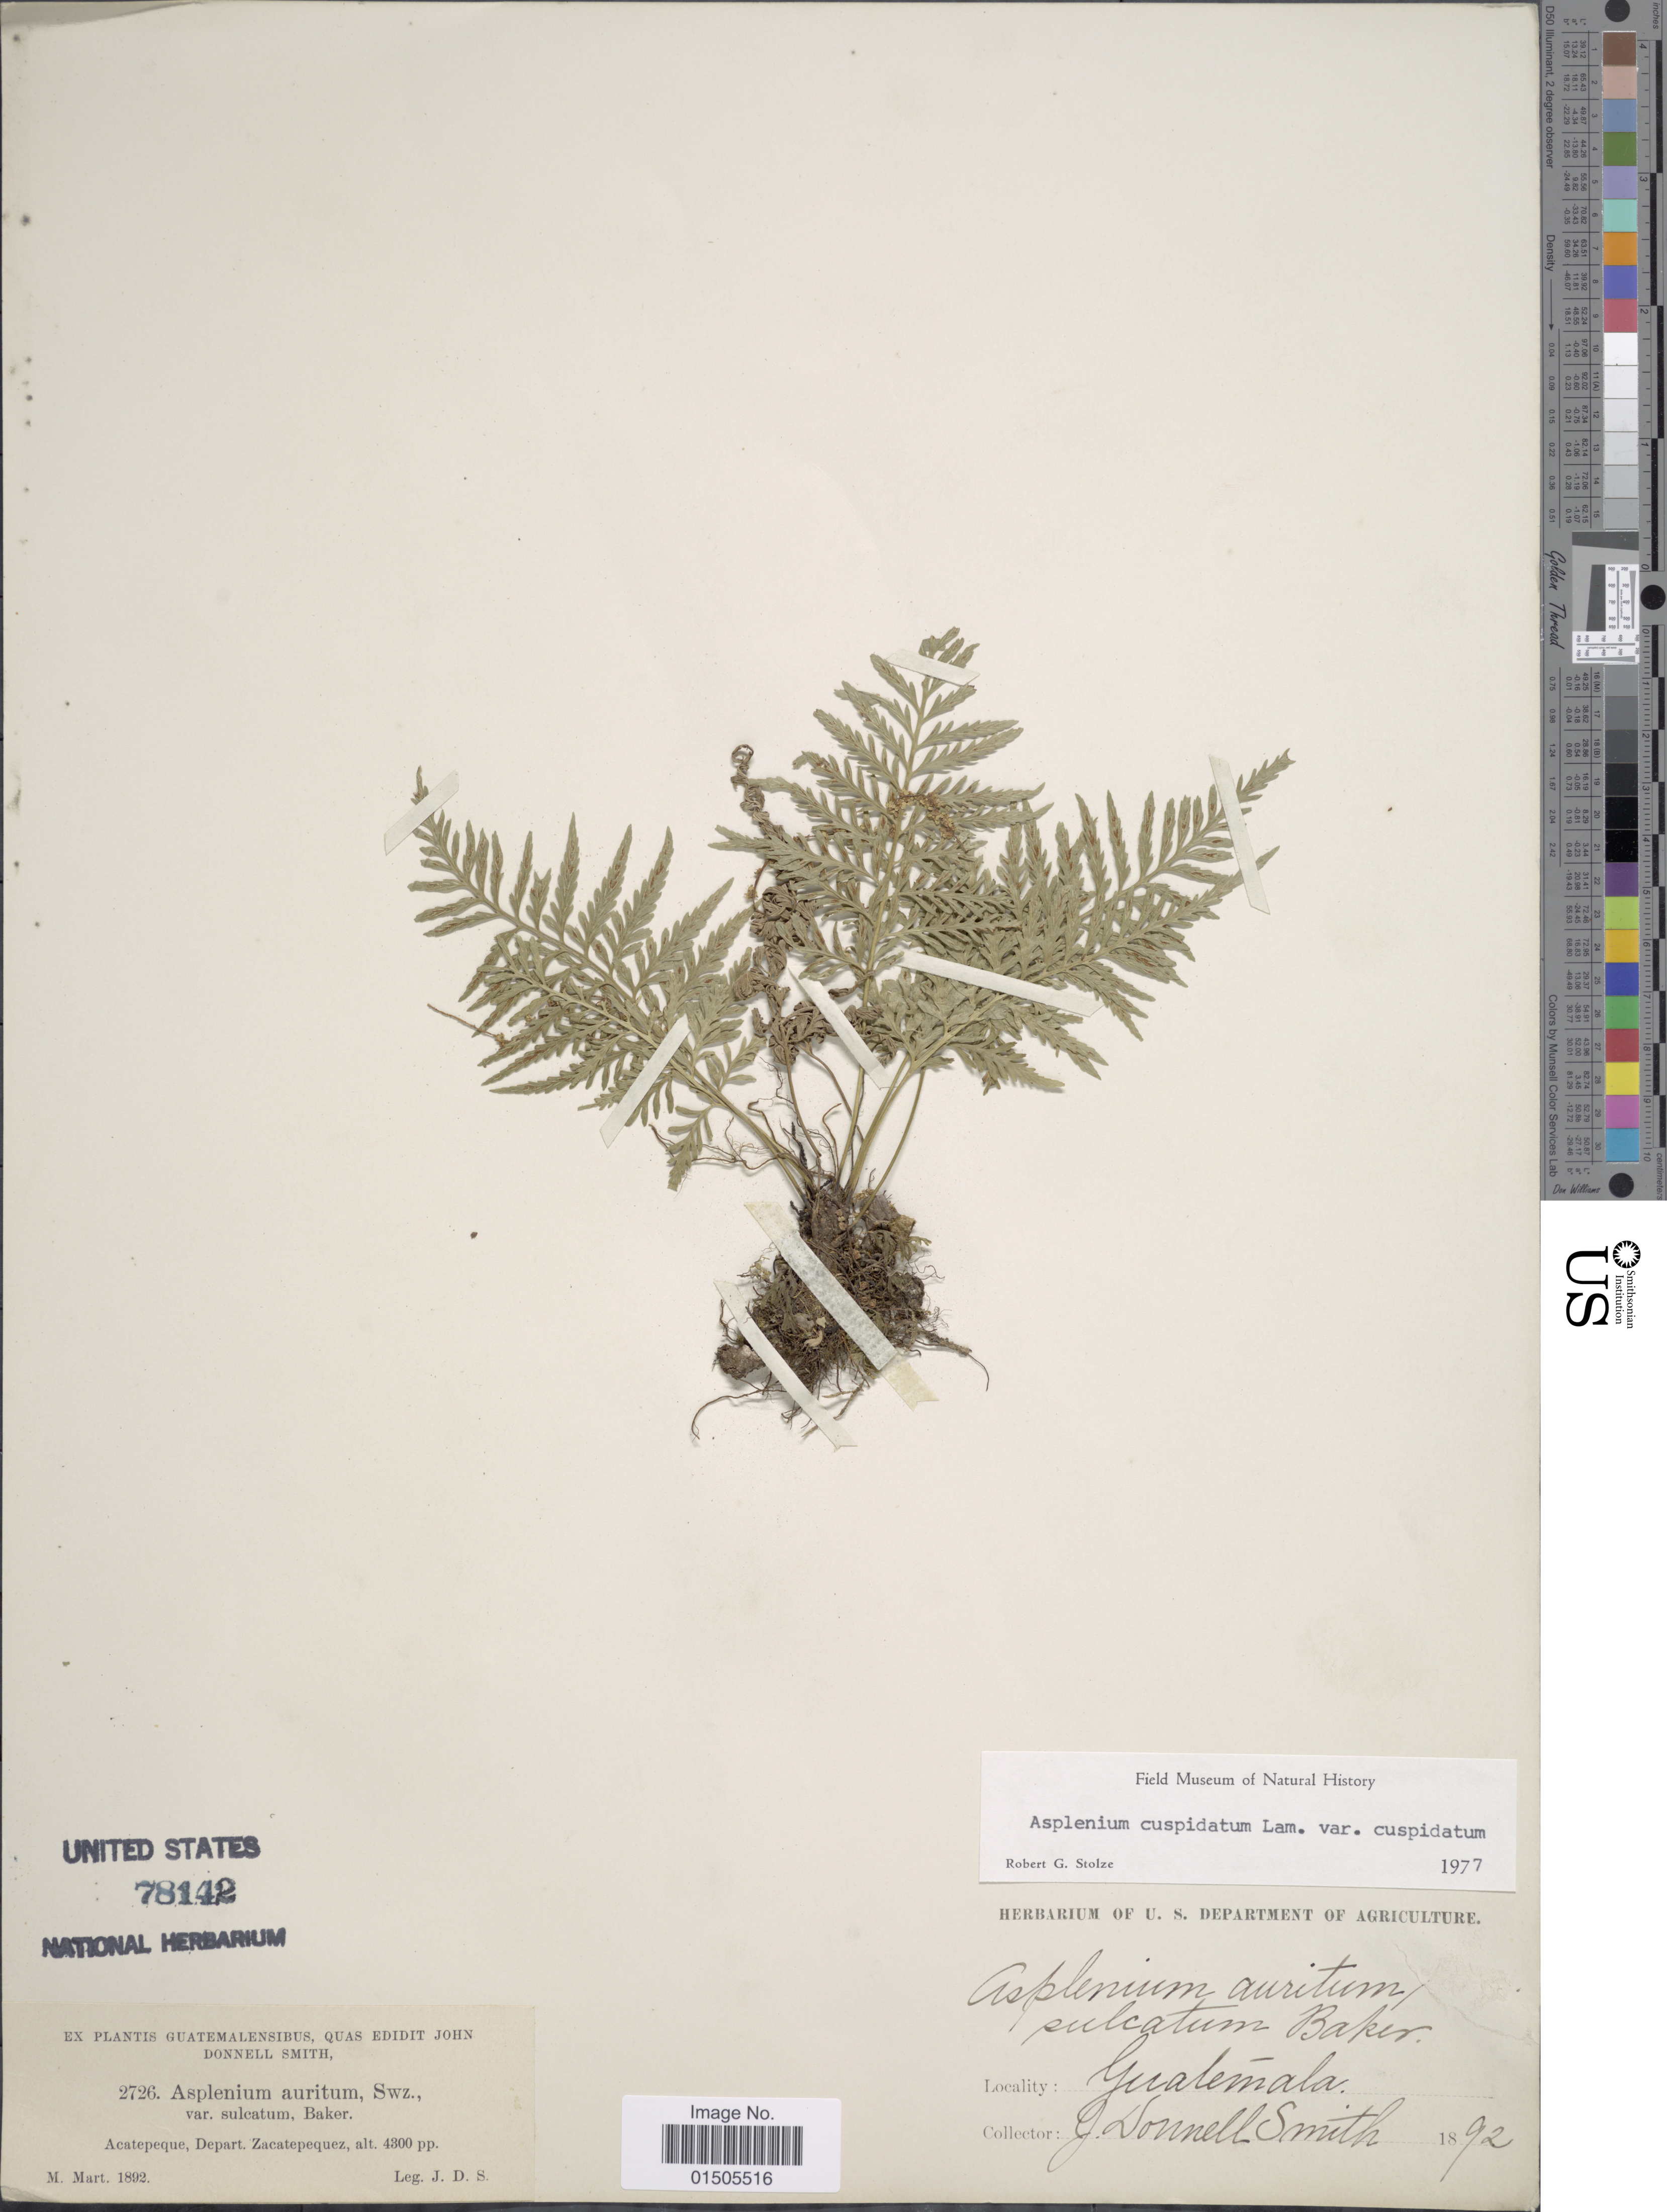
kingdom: Plantae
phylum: Tracheophyta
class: Polypodiopsida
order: Polypodiales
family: Aspleniaceae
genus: Asplenium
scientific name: Asplenium auritum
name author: Sw.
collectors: J. Donnell Smith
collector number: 2726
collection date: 1892-03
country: Guatemala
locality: Acatepeque, Depart. Zacatepequez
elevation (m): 1311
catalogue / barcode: US 78142